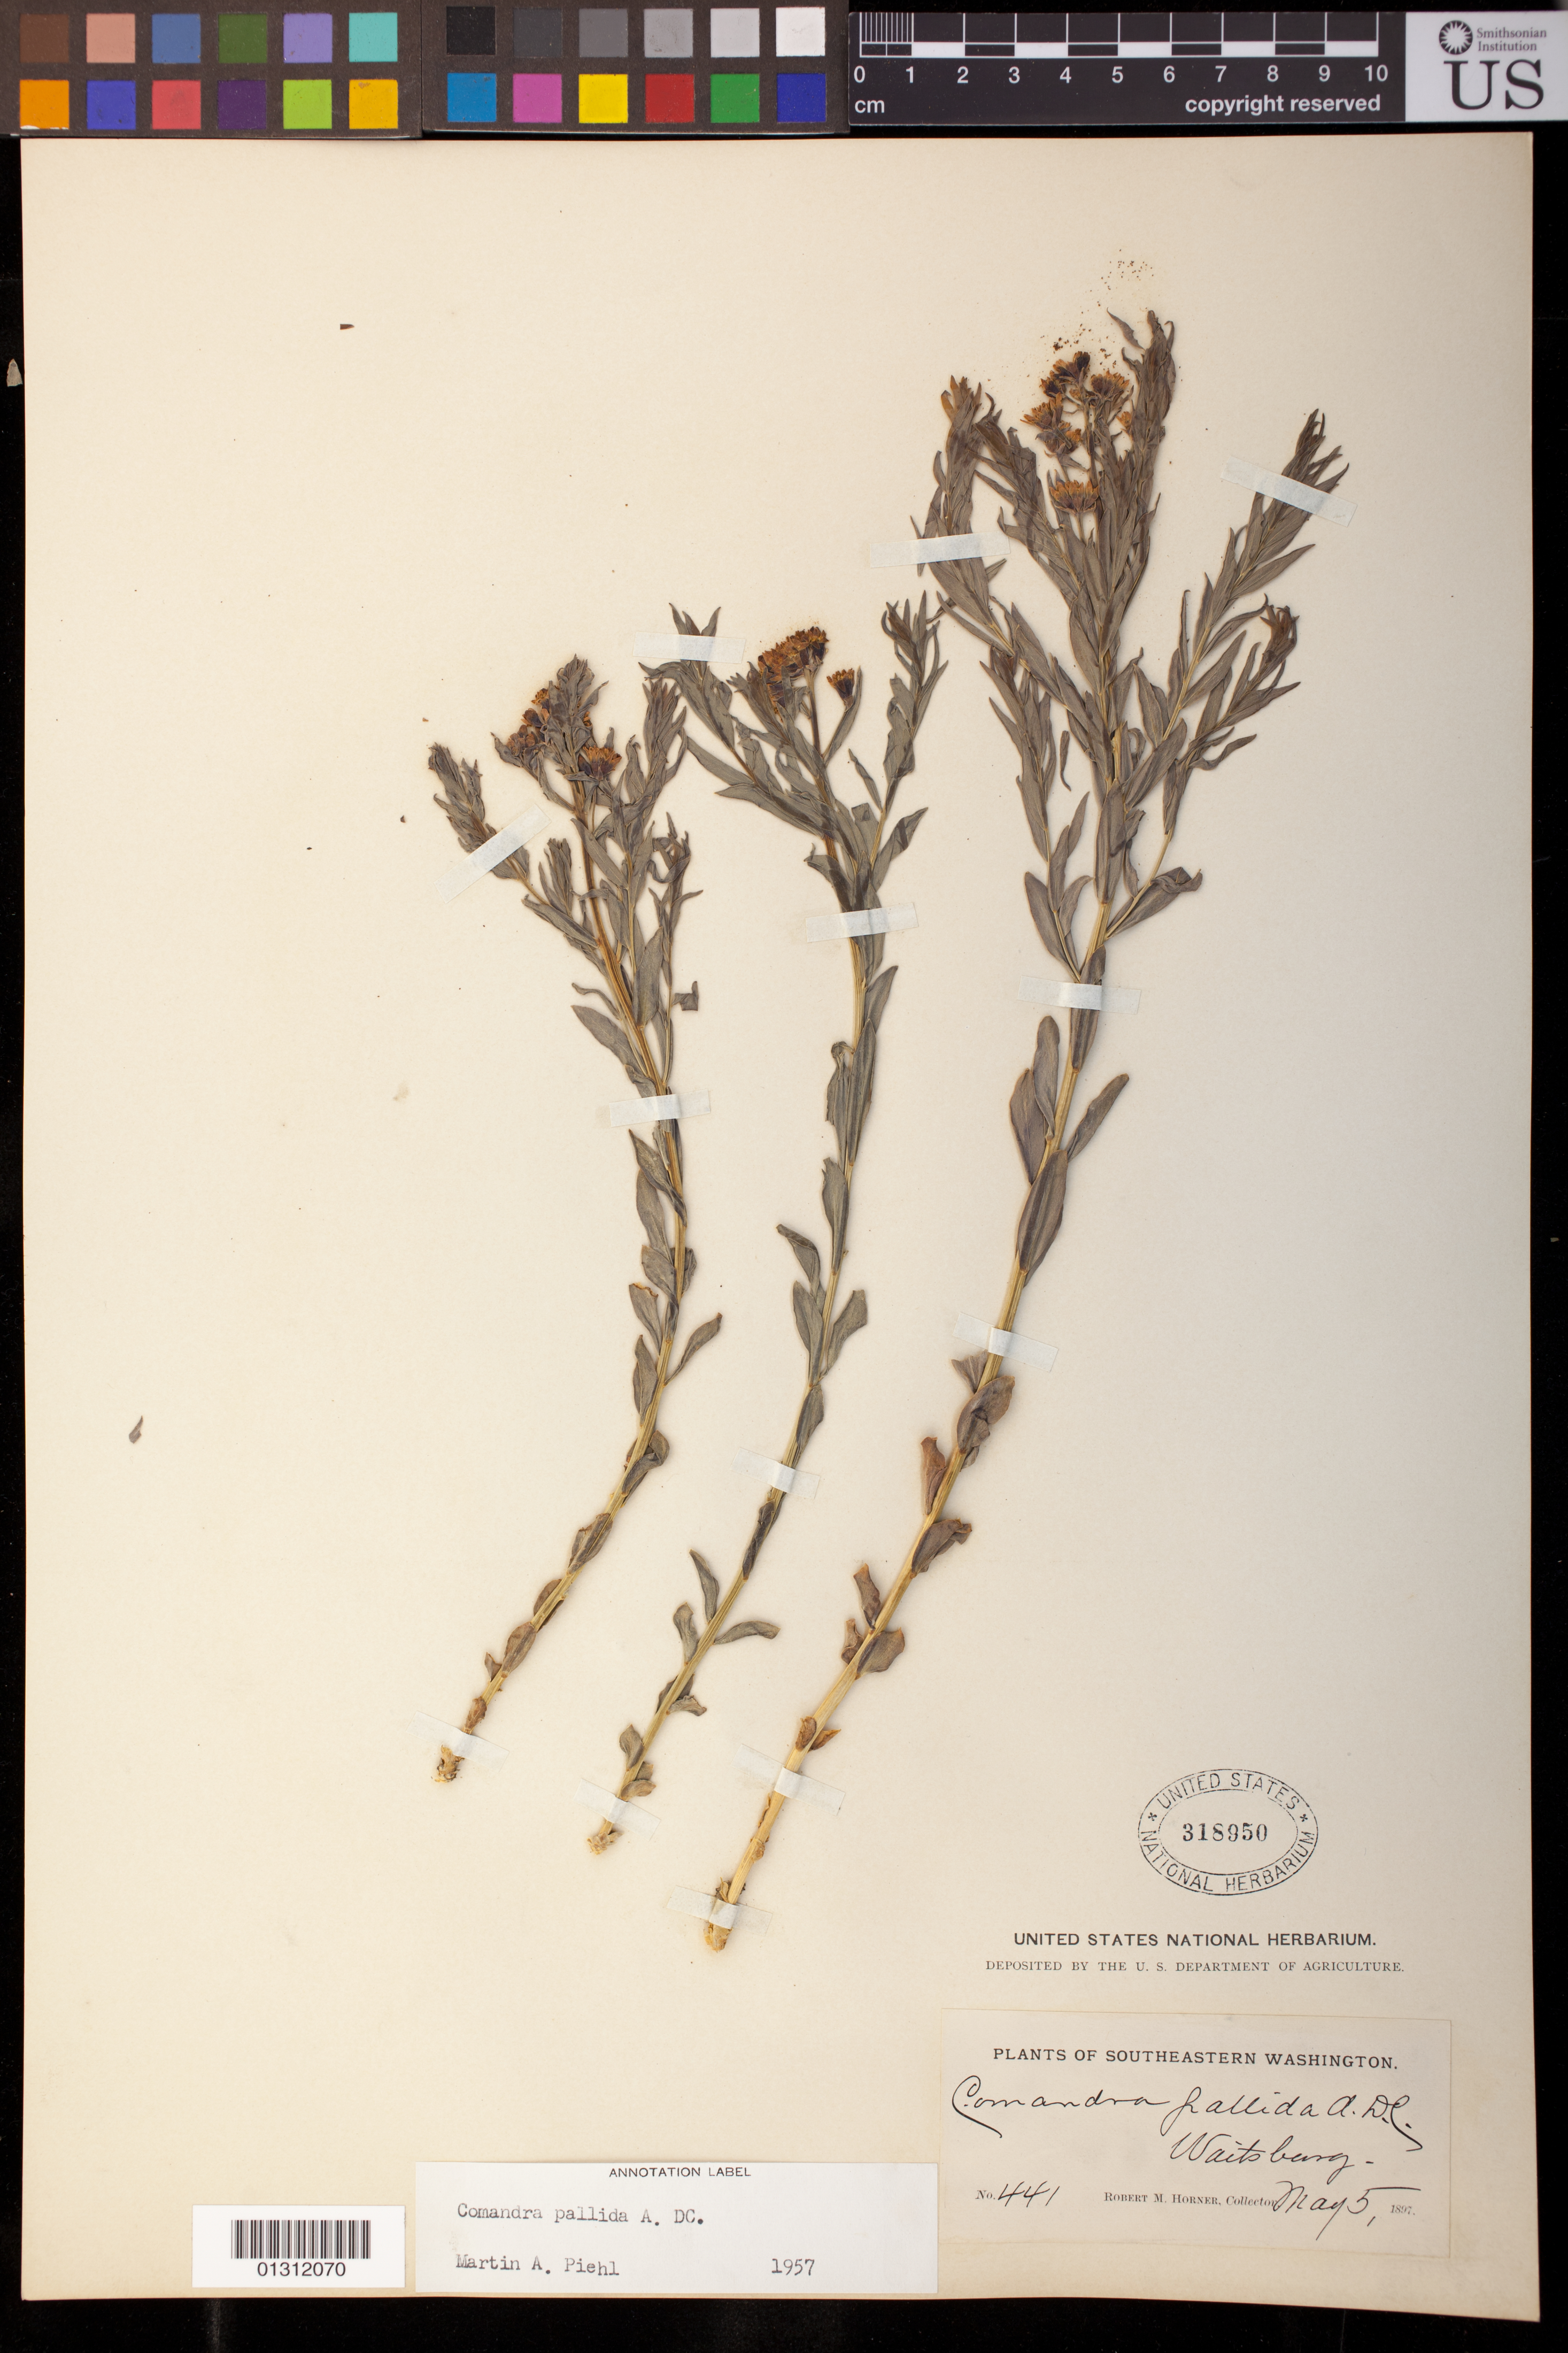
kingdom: Plantae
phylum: Tracheophyta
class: Magnoliopsida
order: Santalales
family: Comandraceae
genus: Comandra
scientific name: Comandra pallida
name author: A. DC.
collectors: R. Horner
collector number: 441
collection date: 1897-05-05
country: United States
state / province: Washington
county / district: Walla Walla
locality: Waitsburg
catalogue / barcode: US 318950